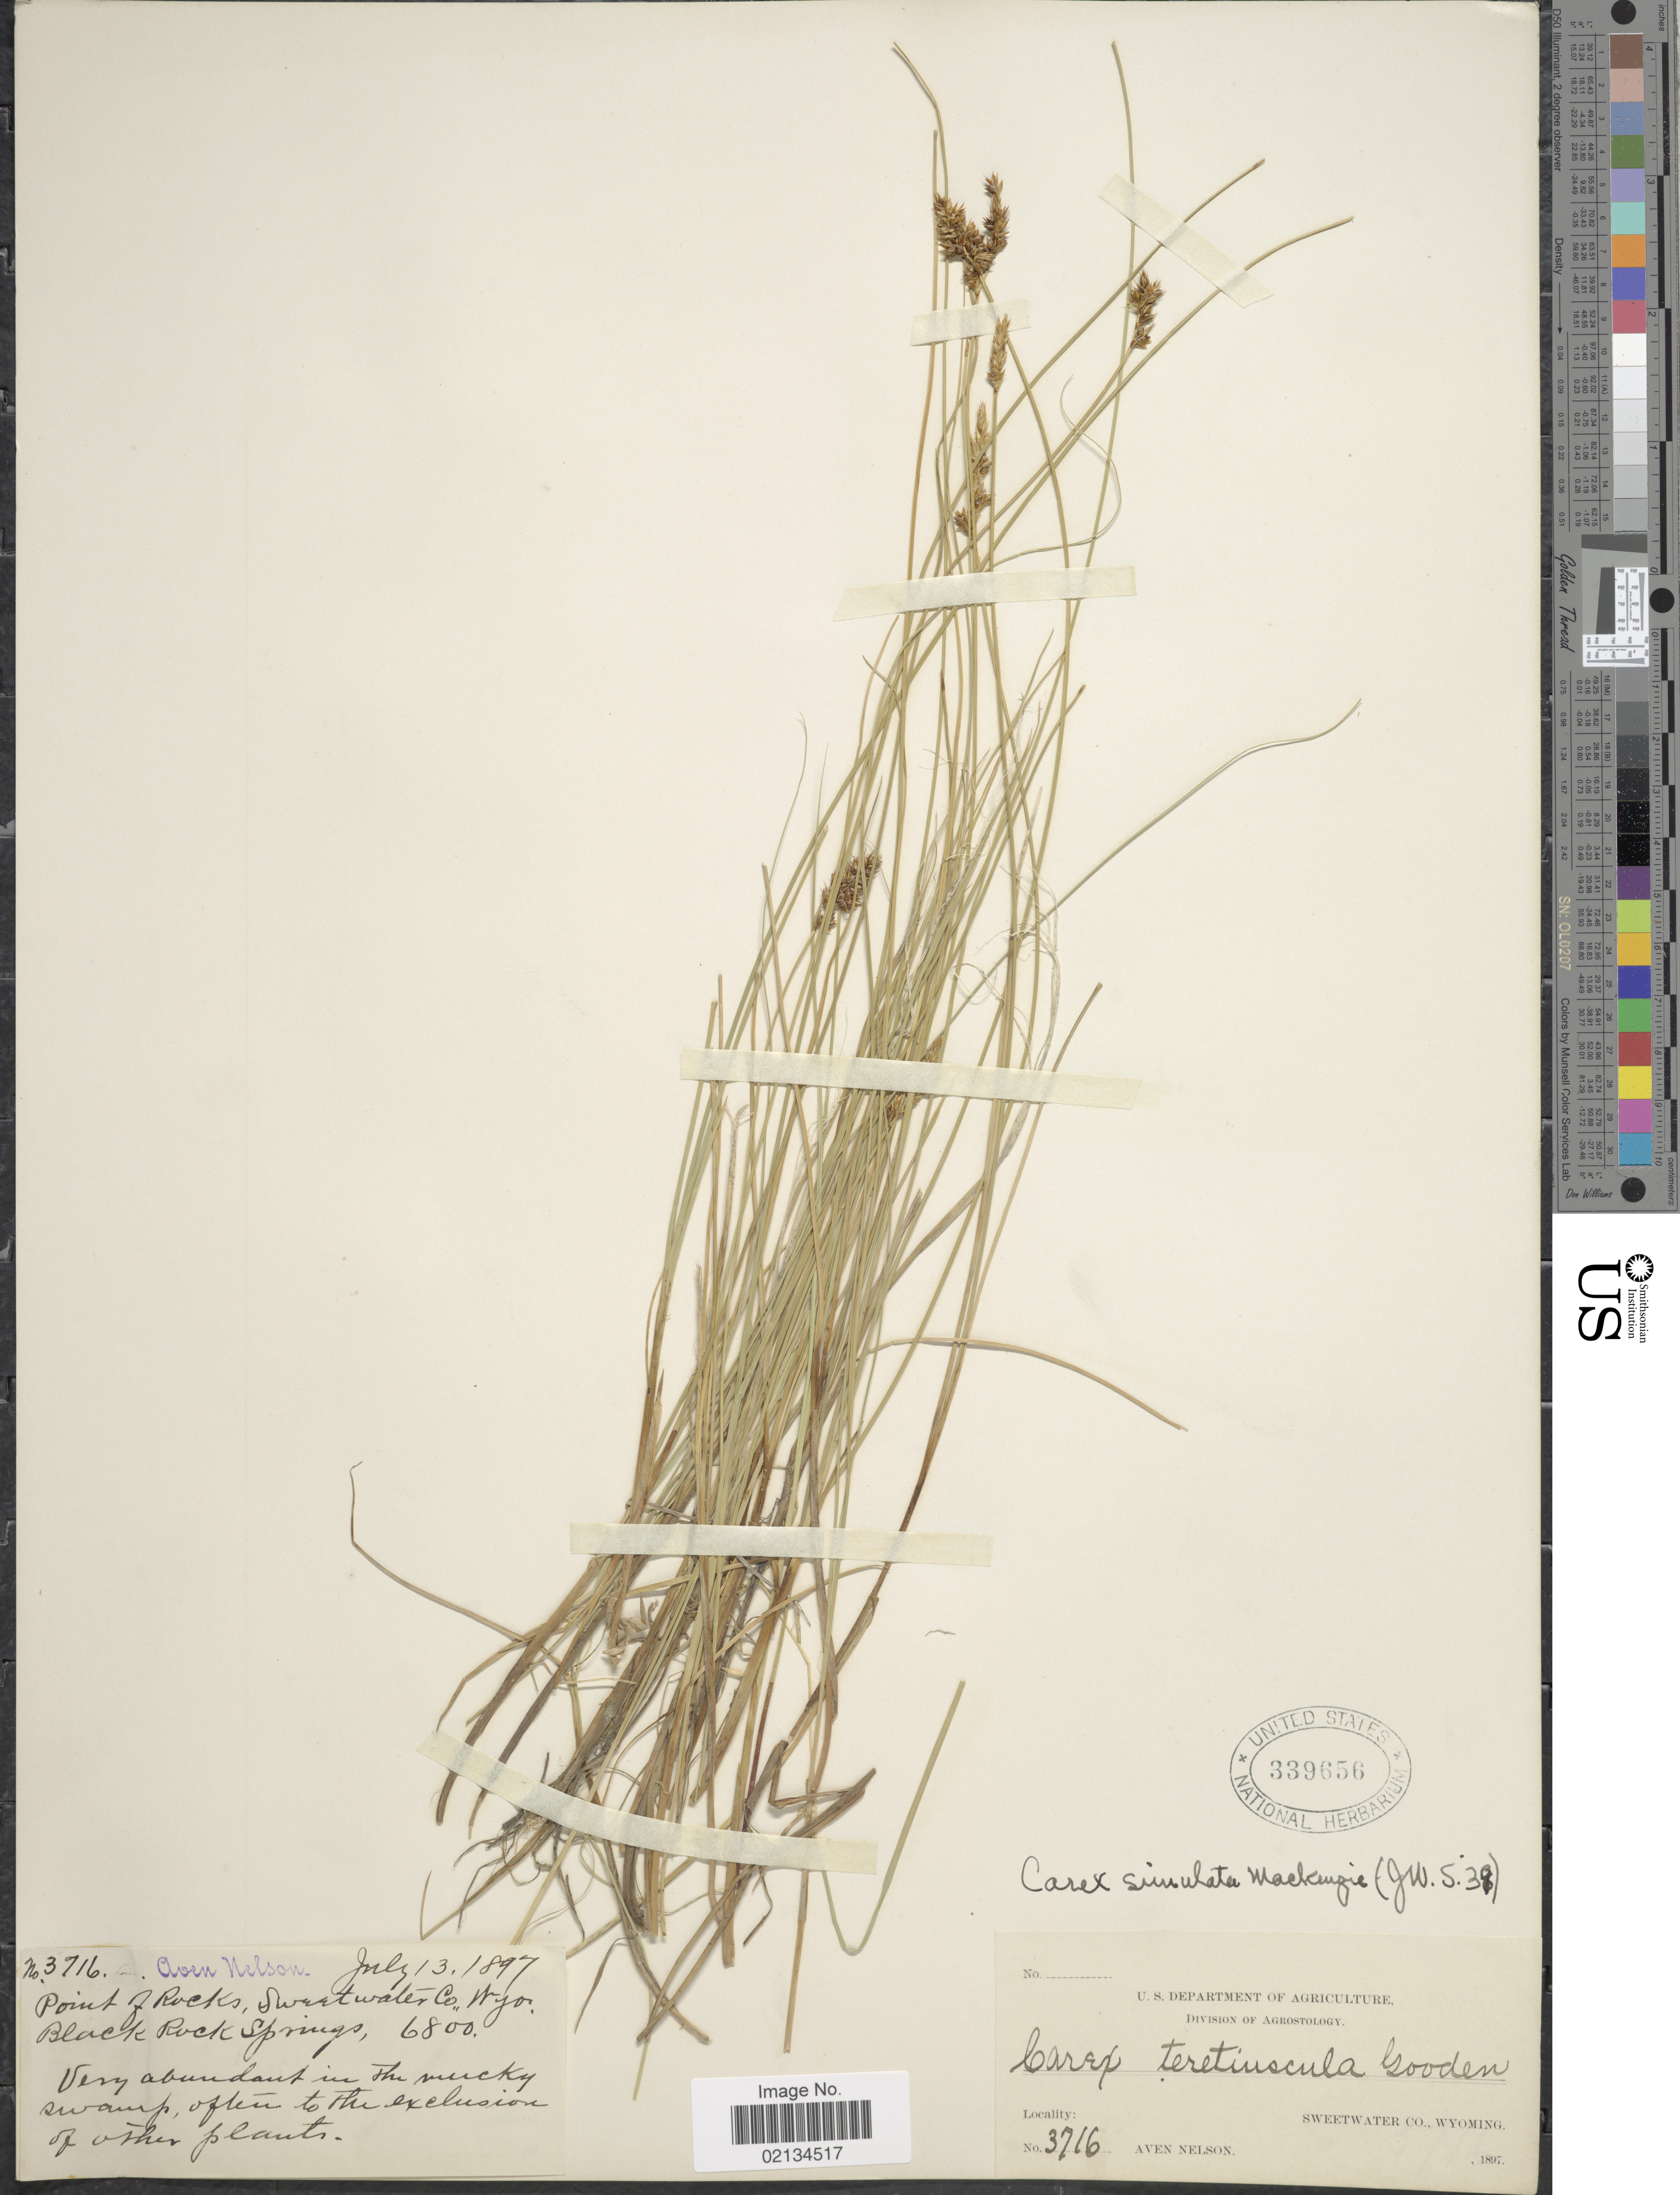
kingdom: Plantae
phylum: Tracheophyta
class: Liliopsida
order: Poales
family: Cyperaceae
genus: Carex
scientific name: Carex simulata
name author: Mack.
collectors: A. Nelson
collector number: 3716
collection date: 1897-07-13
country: United States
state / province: Wyoming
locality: Sweetwater Co., Point of Rocks, Black Rock Springs, very abundant in the mucky swamp.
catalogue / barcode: US 339656